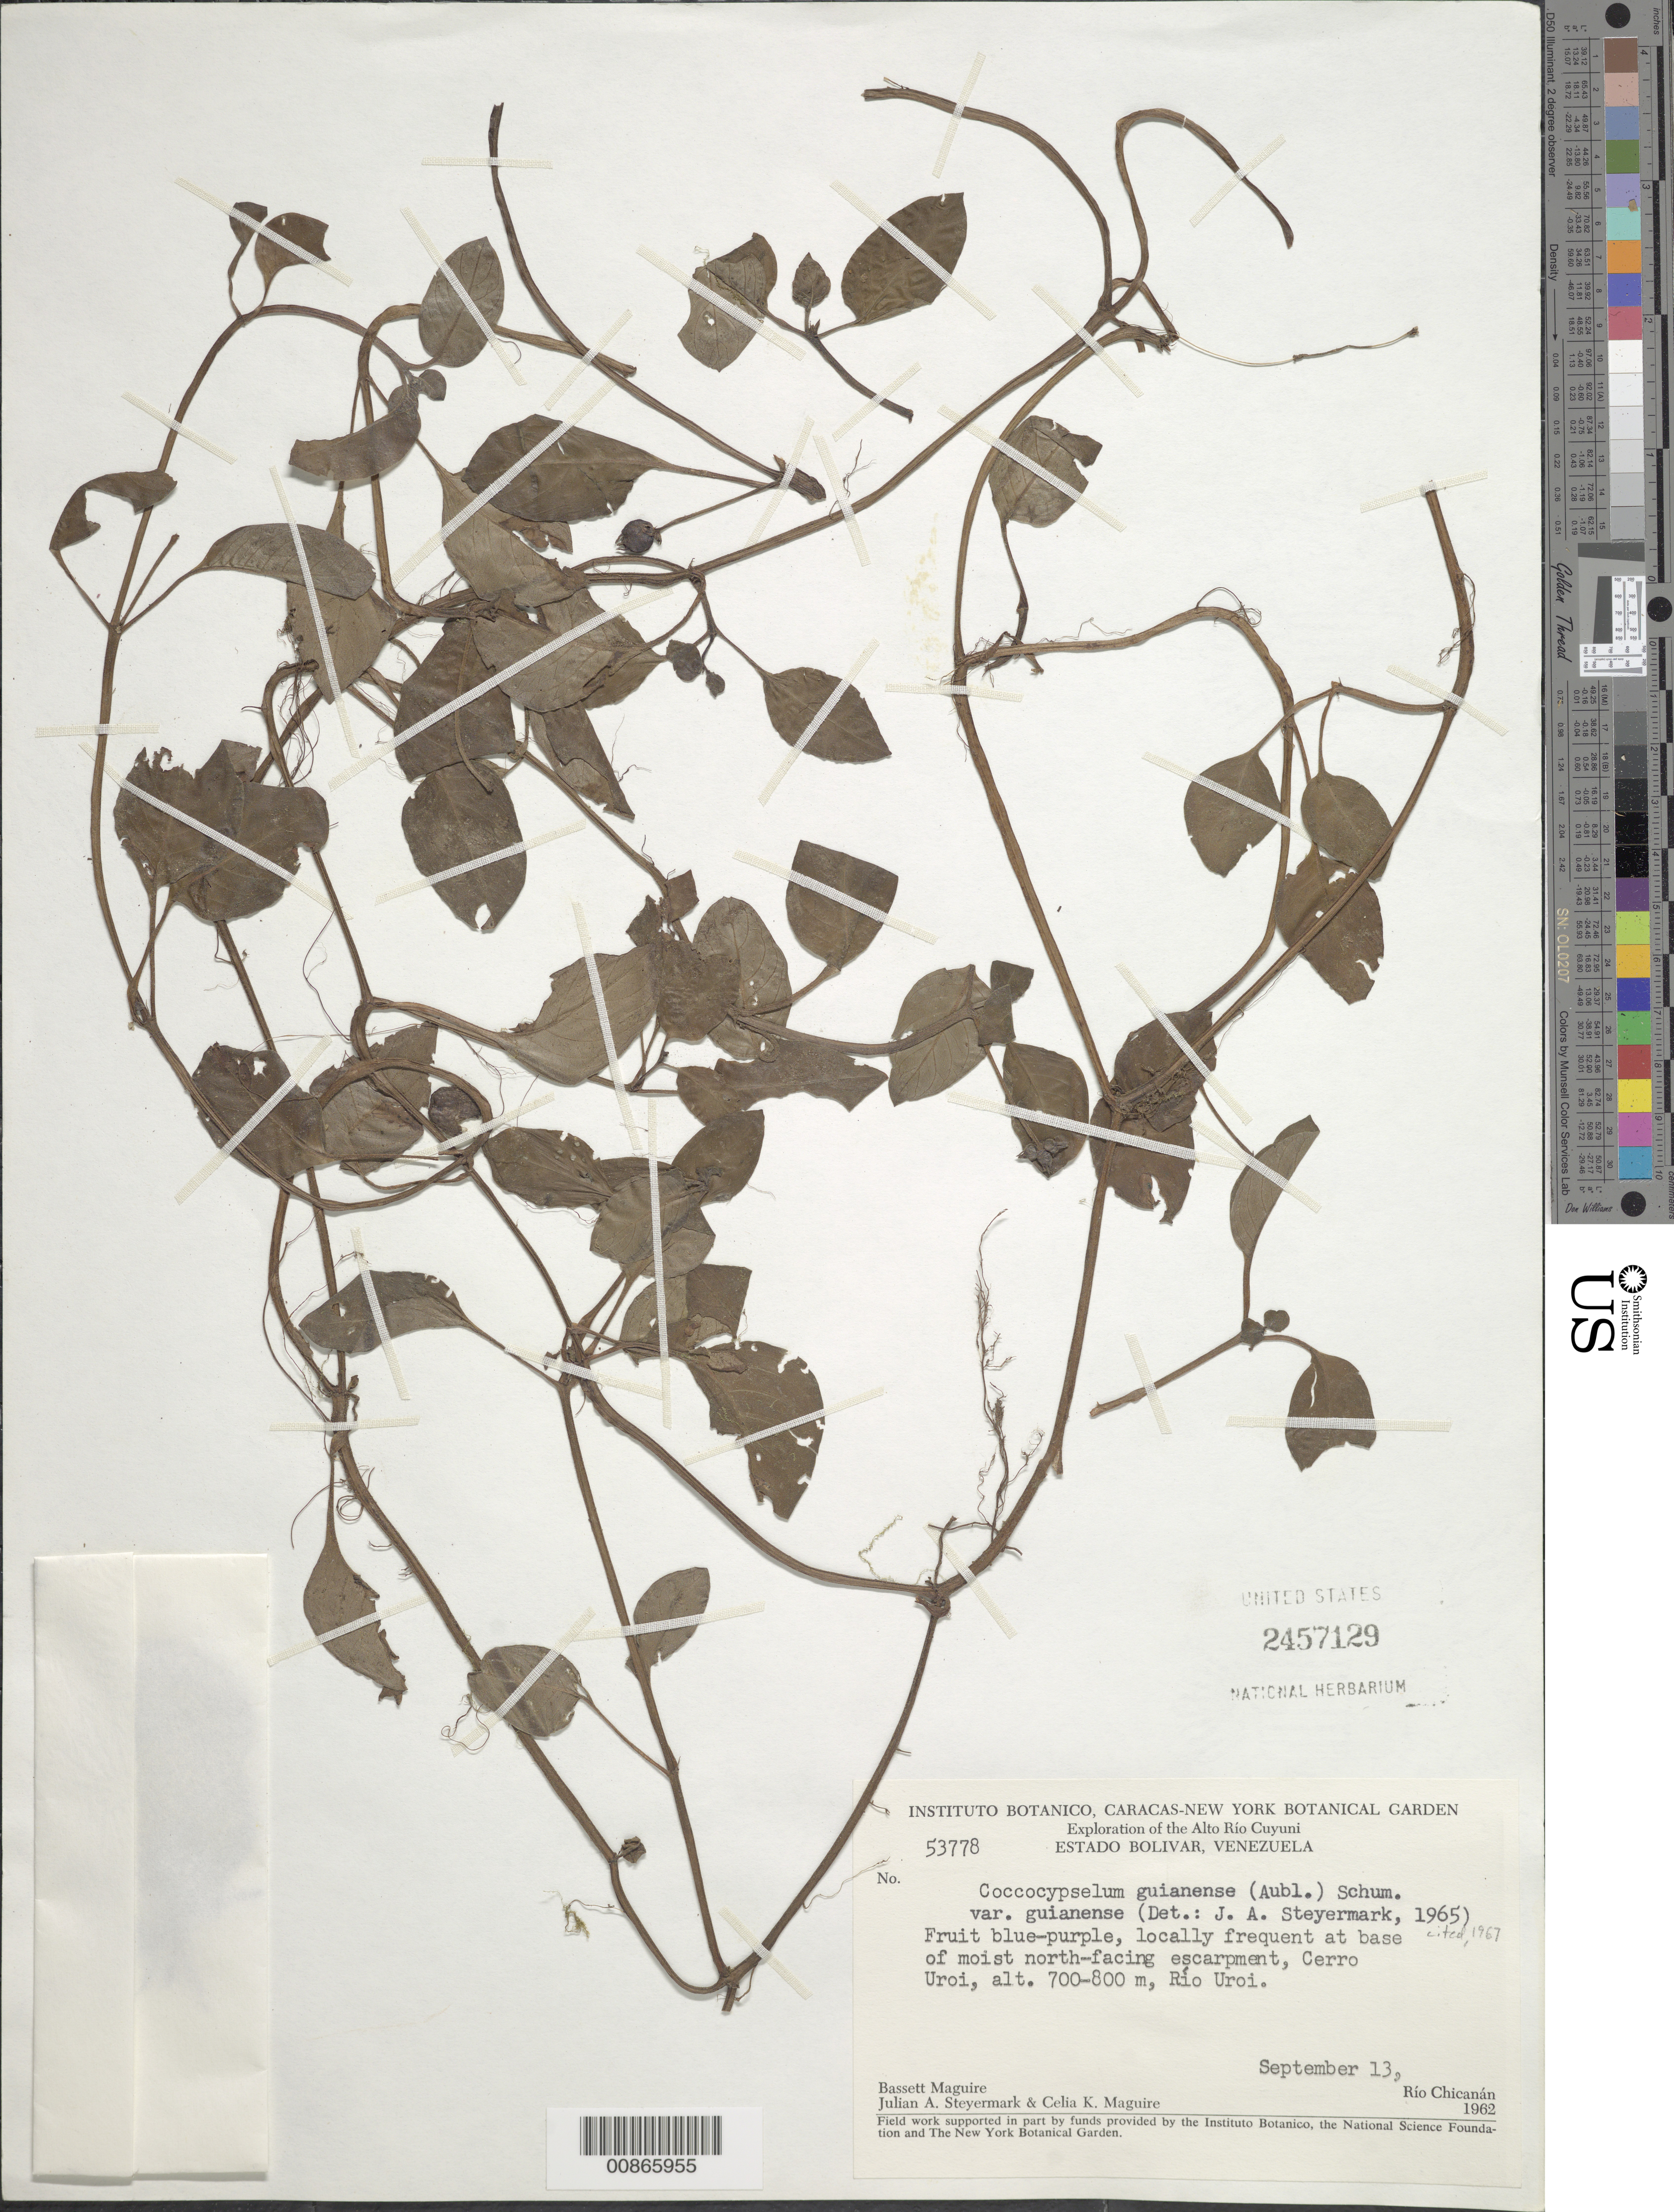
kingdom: Plantae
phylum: Tracheophyta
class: Magnoliopsida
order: Gentianales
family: Rubiaceae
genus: Coccocypselum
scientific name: Coccocypselum guianense var. guianense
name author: (Aubl.) K. Schum.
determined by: Steyermark, Julian A., (VEN)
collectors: B. Maguire, J. Steyermark & C. K. Maguire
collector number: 53778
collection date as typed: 13-Sep-62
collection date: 1962-09-13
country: Venezuela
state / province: Bolívar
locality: Alto Río Cuyuni, Cerro Uroi, N-facing escarpment; Río Uroi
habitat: Base of moist N-facing excarpment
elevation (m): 700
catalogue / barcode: US 2457129